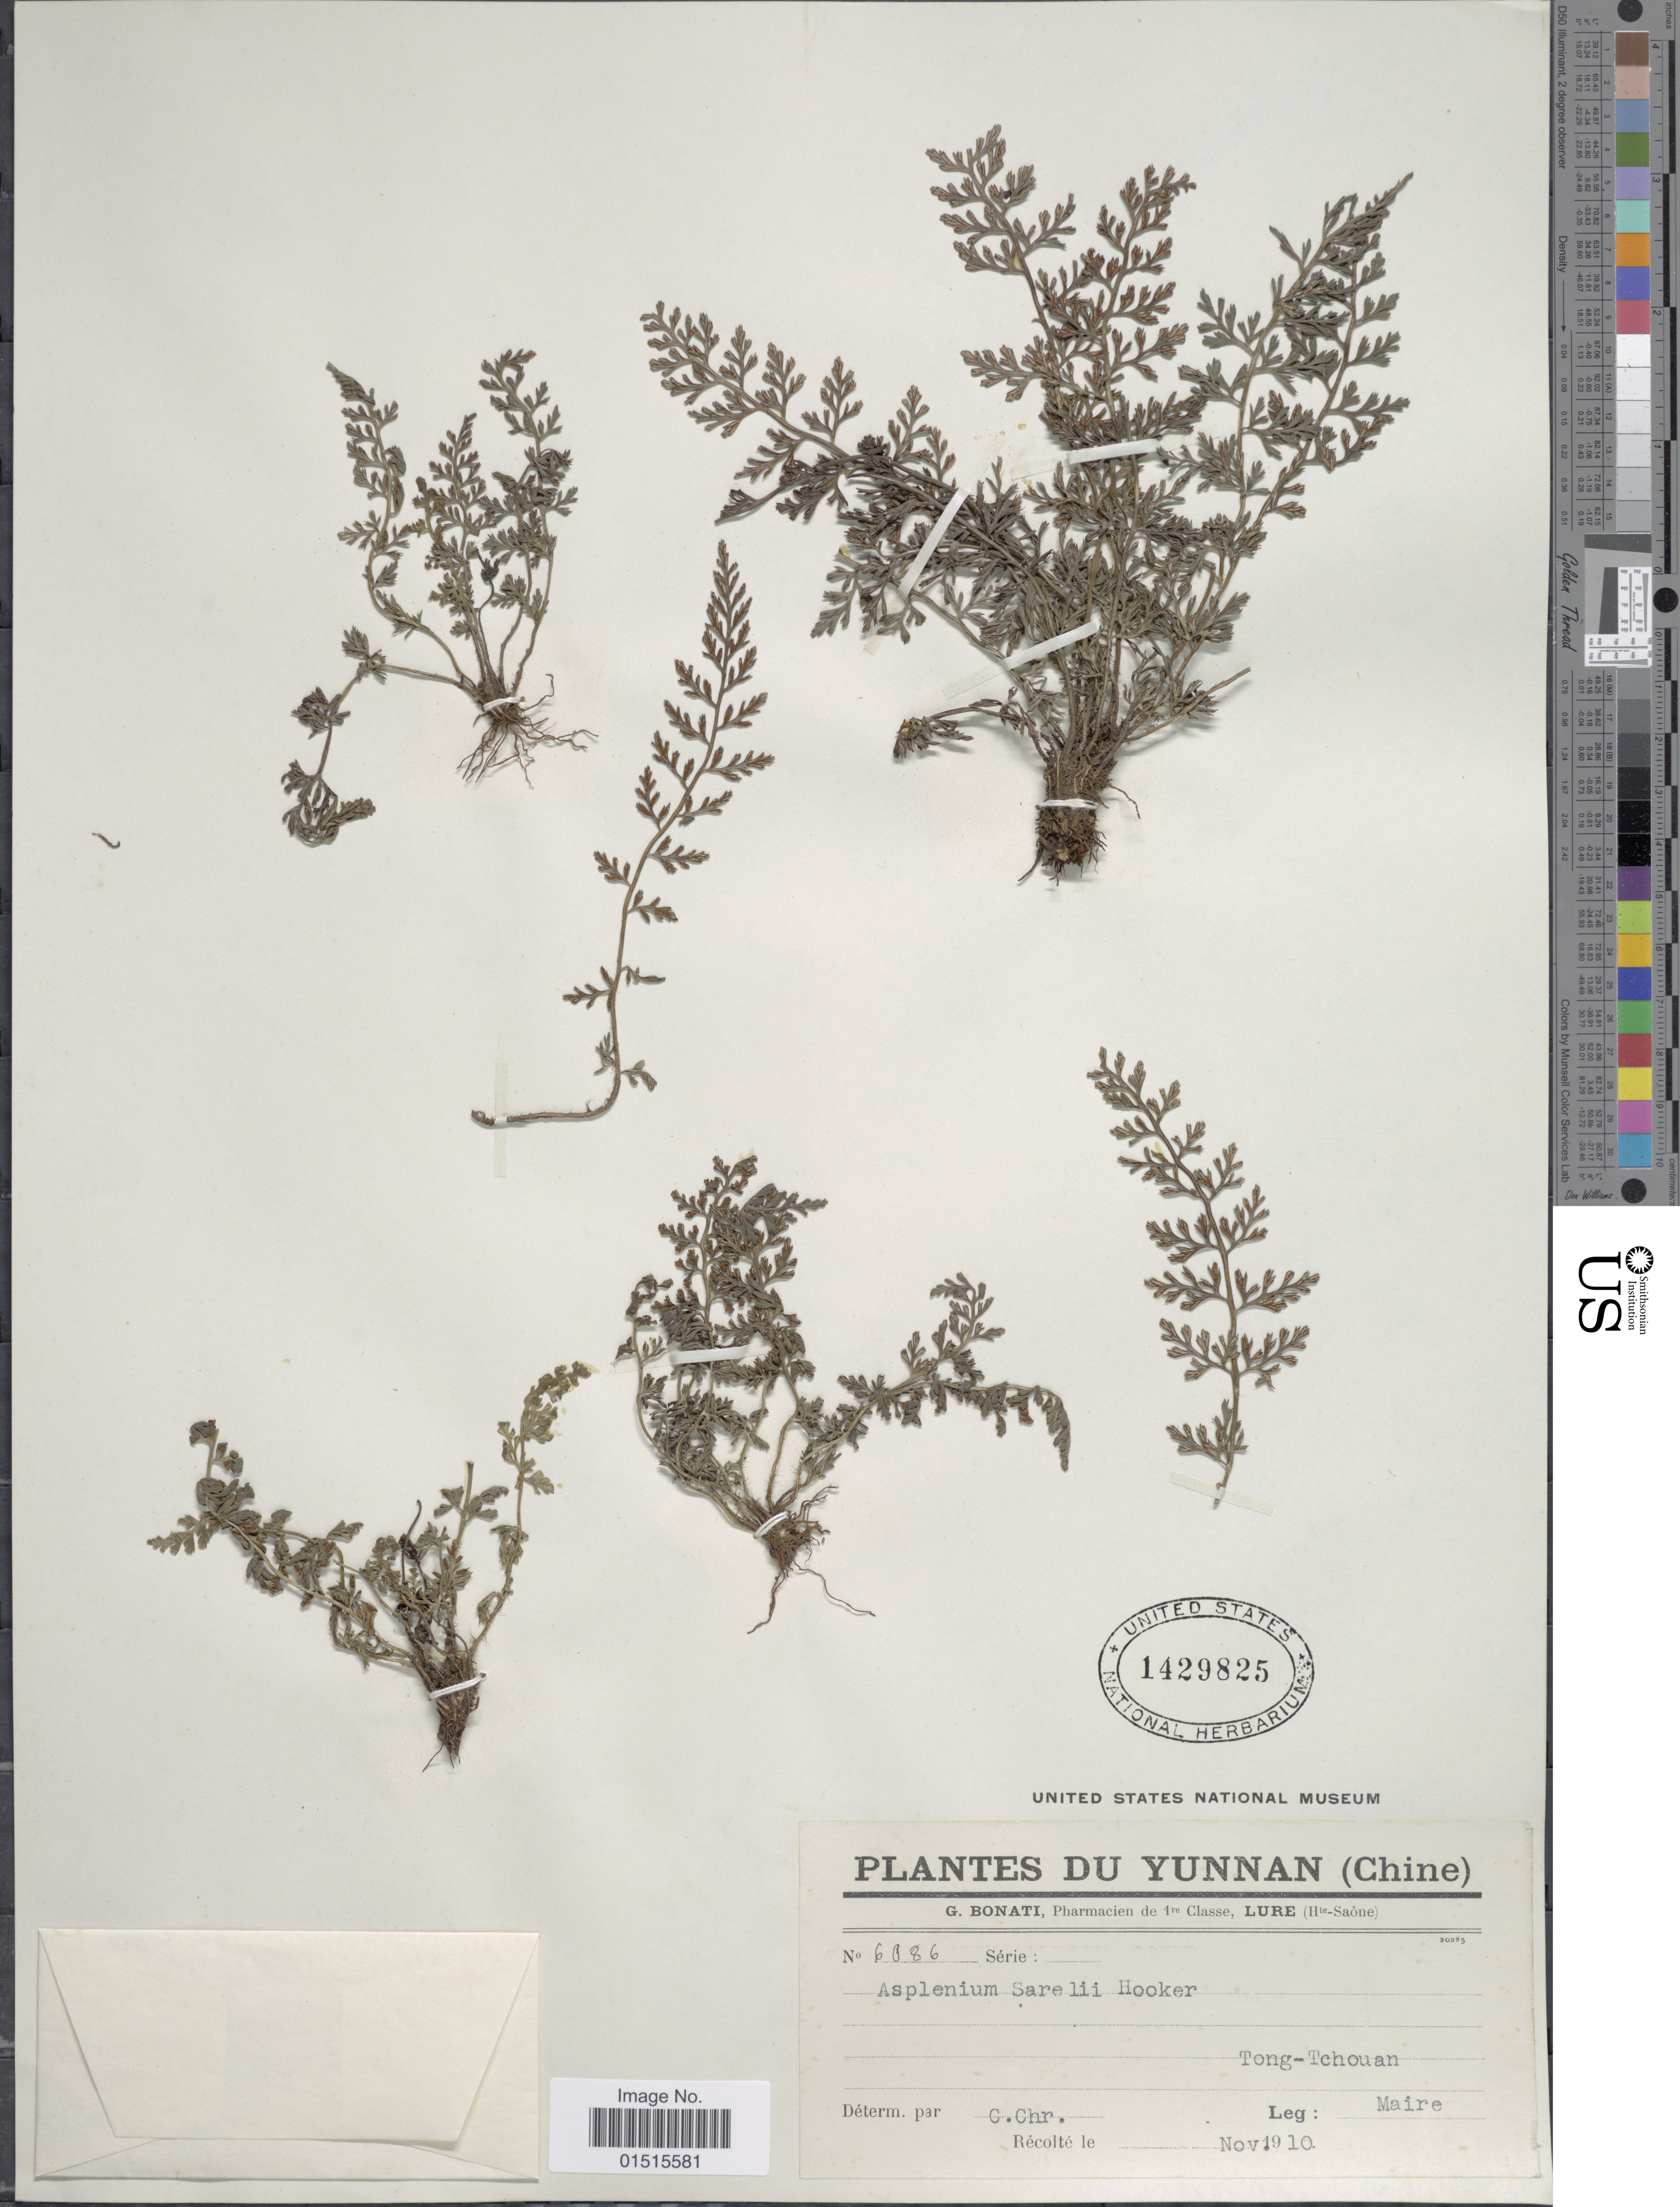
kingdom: Plantae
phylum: Tracheophyta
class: Polypodiopsida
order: Polypodiales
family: Aspleniaceae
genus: Asplenium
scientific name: Asplenium sarelii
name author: Hook.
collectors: Maire, --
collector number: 6086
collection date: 1910-11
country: China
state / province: Yunnan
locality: Tong-Tchouan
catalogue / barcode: US 1429825